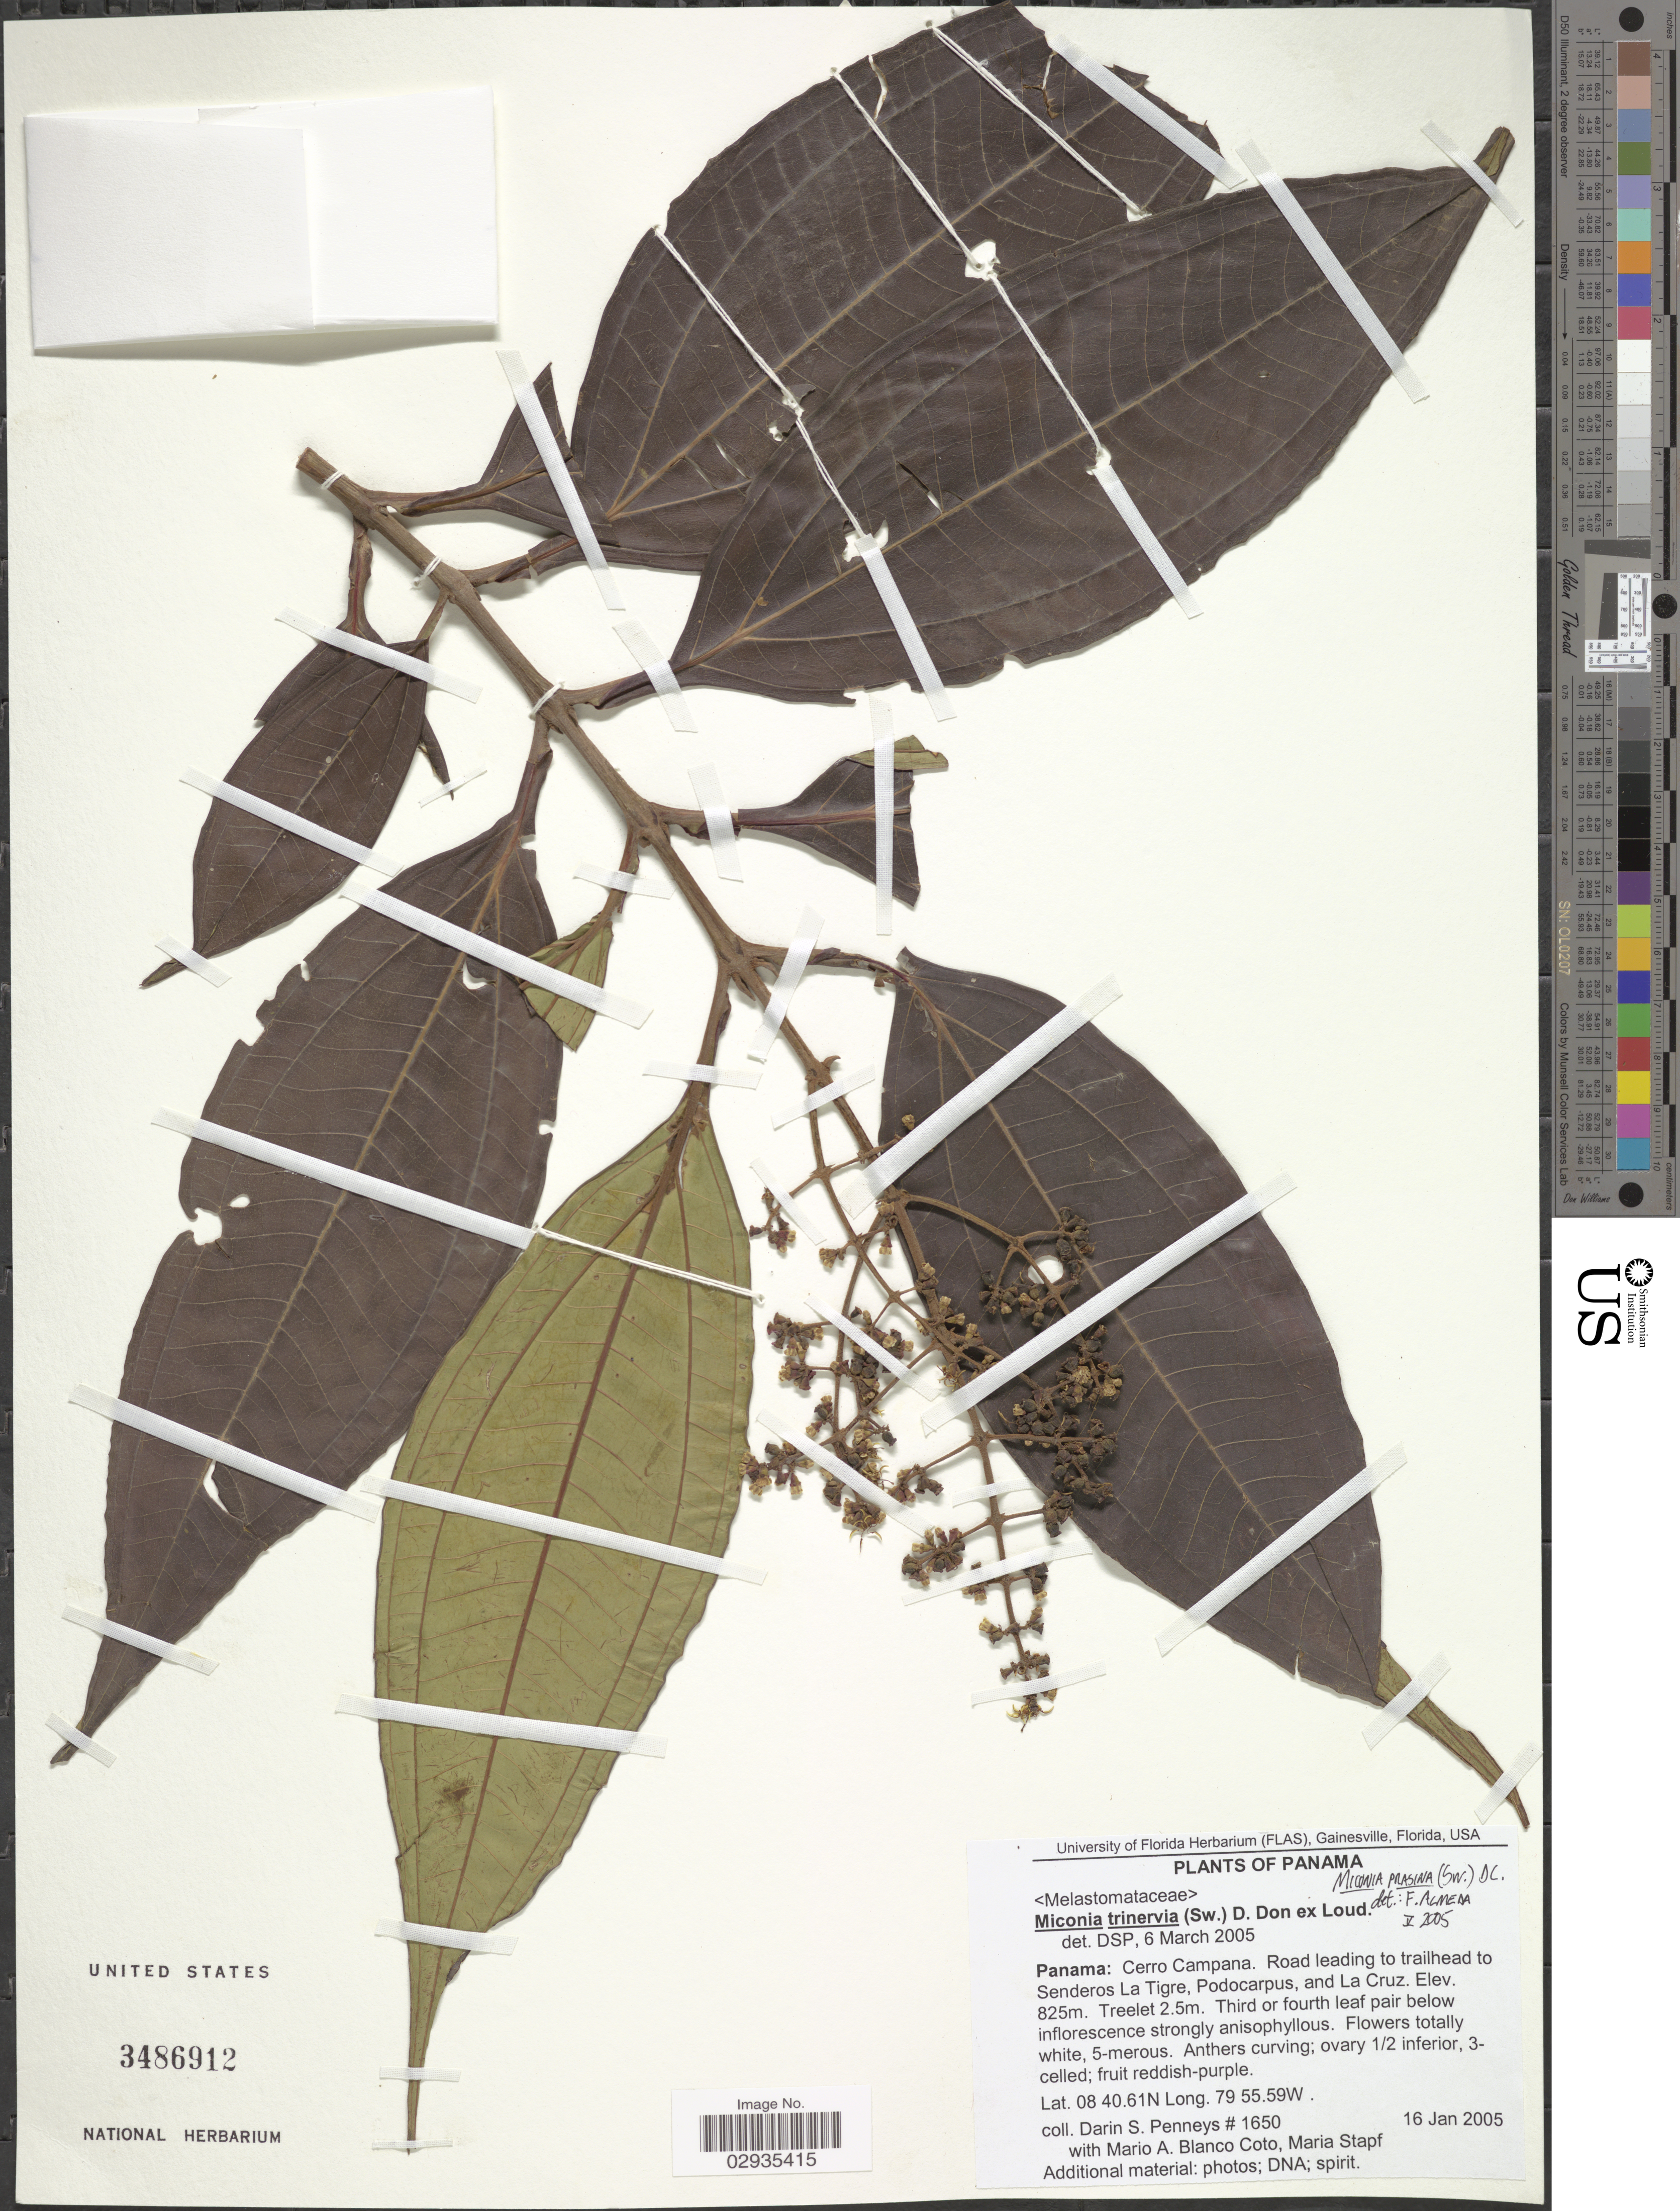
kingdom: Plantae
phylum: Tracheophyta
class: Magnoliopsida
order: Myrtales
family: Melastomataceae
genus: Miconia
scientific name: Miconia prasina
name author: (Sw.) DC.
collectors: D. S. Penneys, M. A. Blanco & M. Stapf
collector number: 1650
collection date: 2005-01-16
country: Panama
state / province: Panamá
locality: Cerro Campana, Road leading to trailhead to Senderos La Tigre, Podocarpus, and La Cruz.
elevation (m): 825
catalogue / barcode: US 3486912